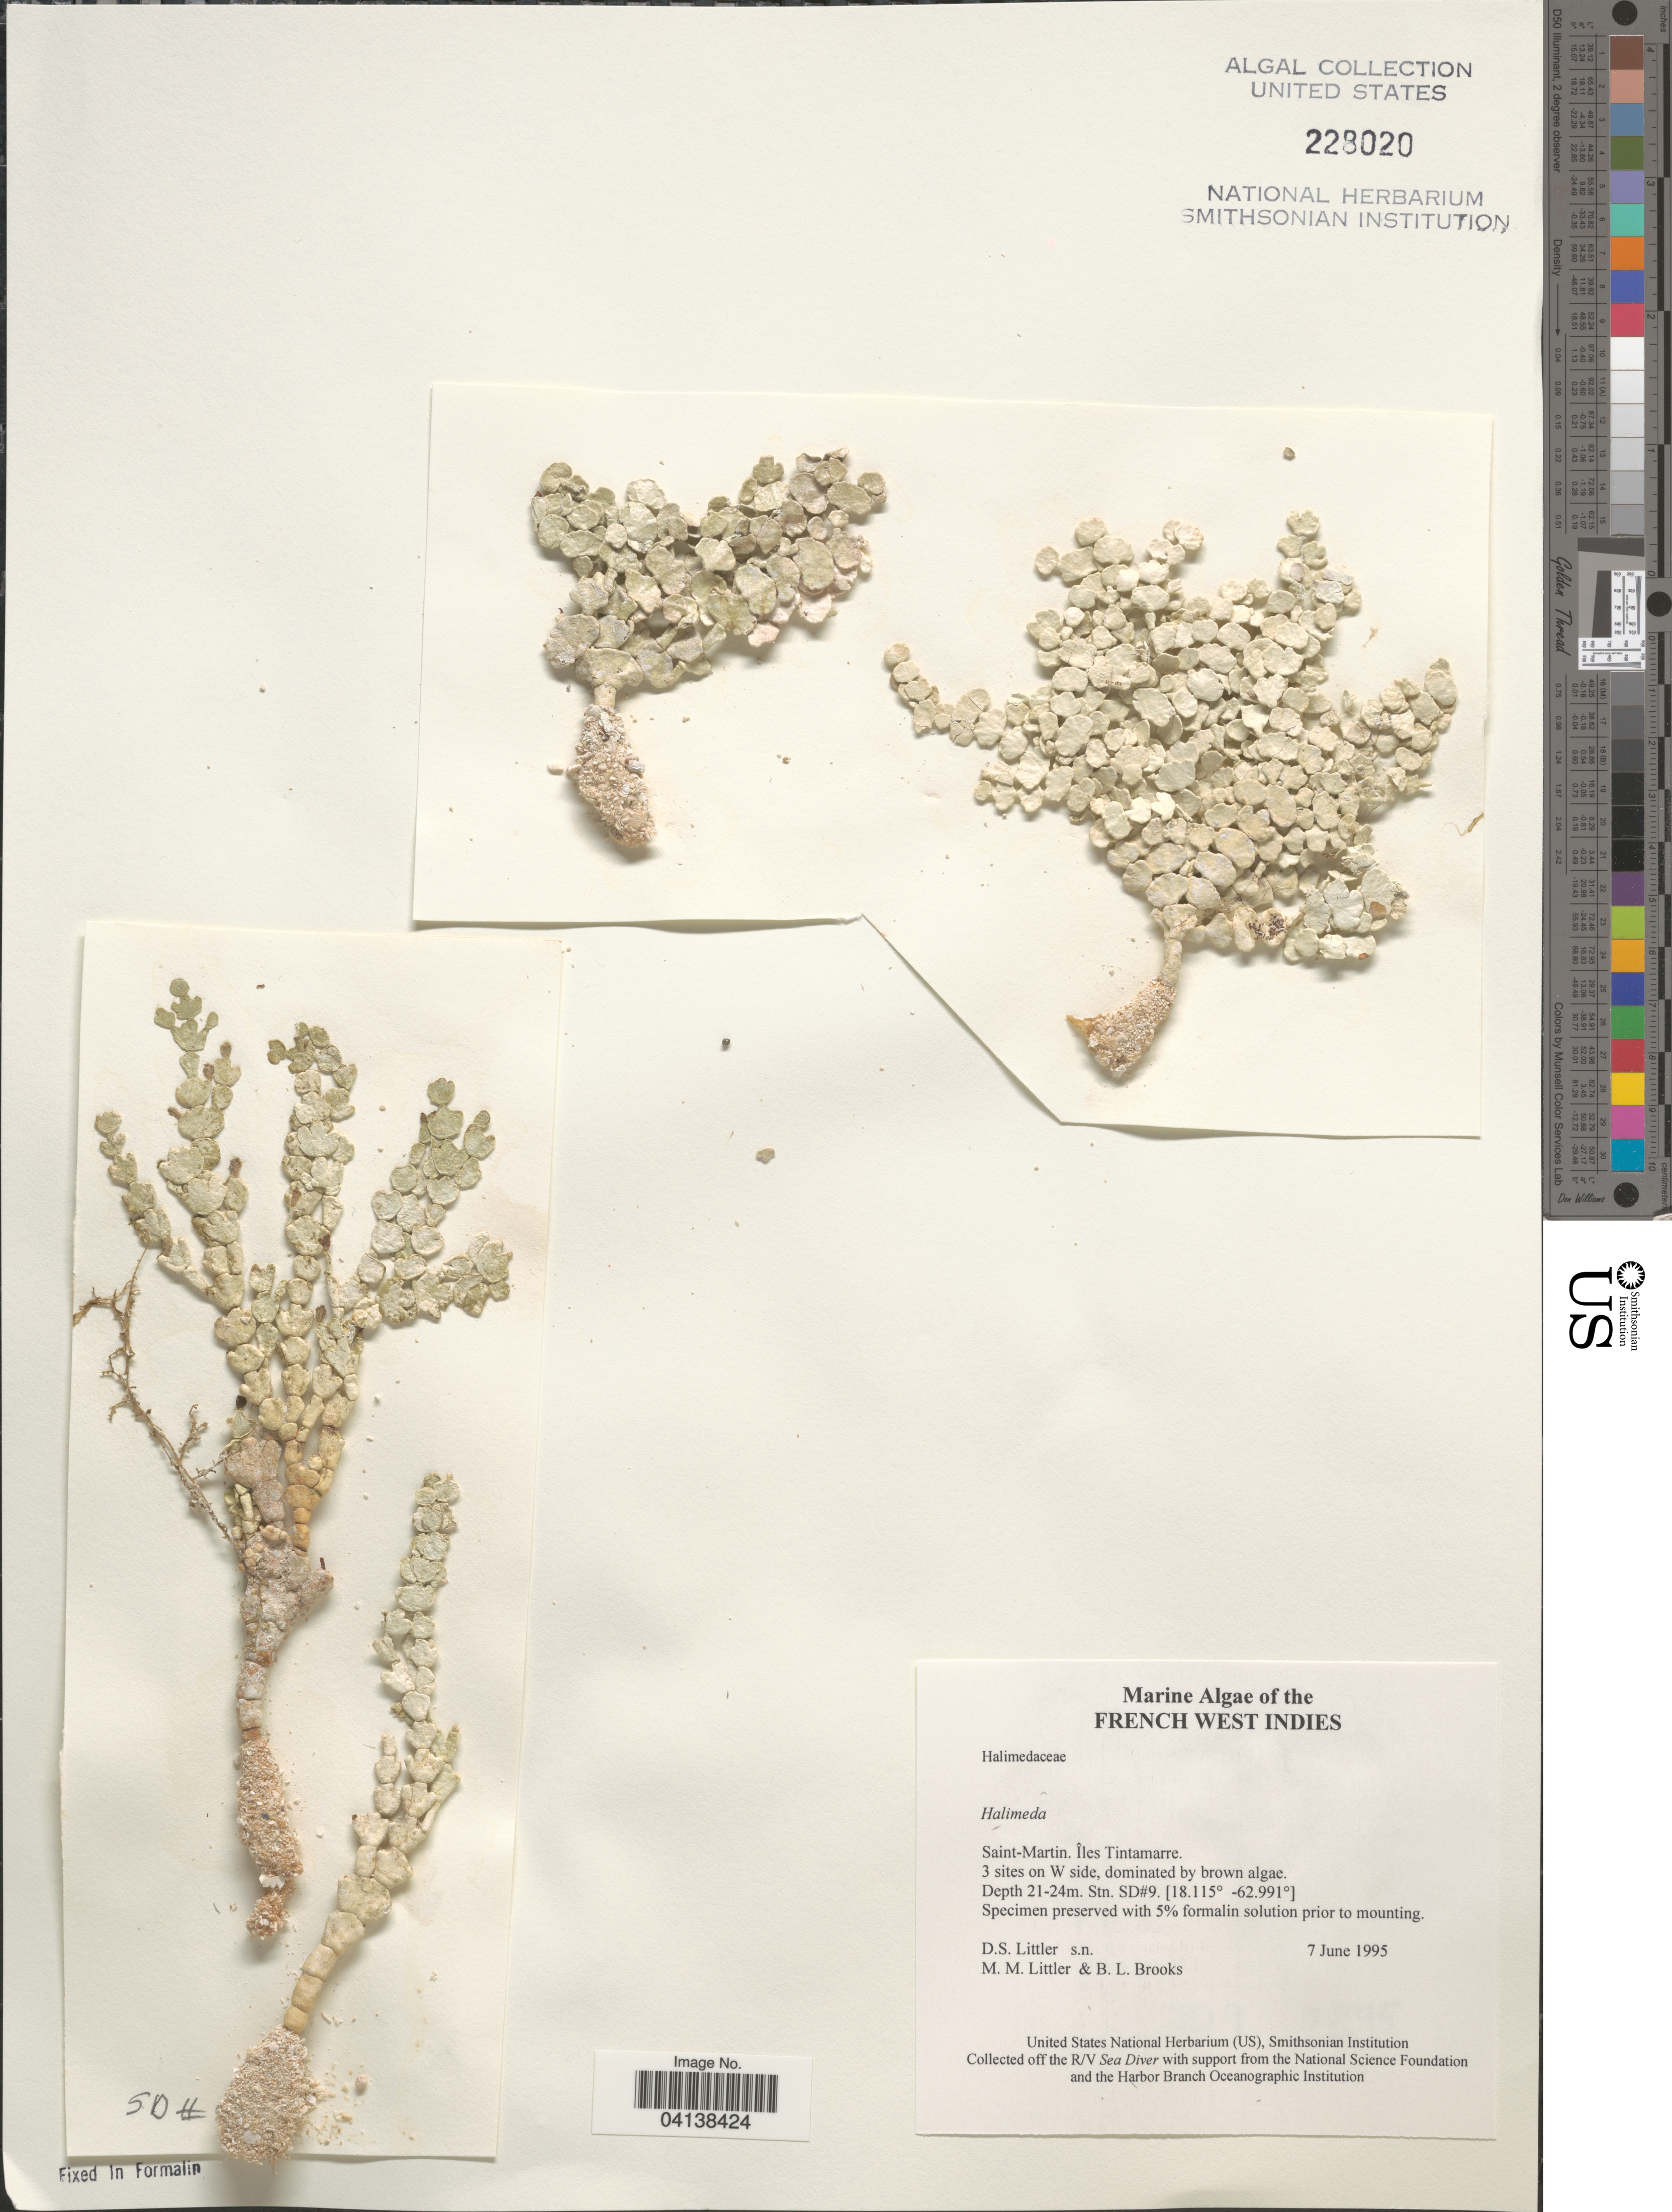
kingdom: Plantae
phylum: Chlorophyta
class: Ulvophyceae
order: Bryopsidales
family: Halimedaceae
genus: Halimeda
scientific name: Halimeda sp.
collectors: D. S. Littler & B. Brooks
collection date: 1995-06-07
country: Saint Martin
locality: French West Indies. Saint-Martin. Îles Tintamarre. 3 sites on W side. Stn. SD#9.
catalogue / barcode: US 228020